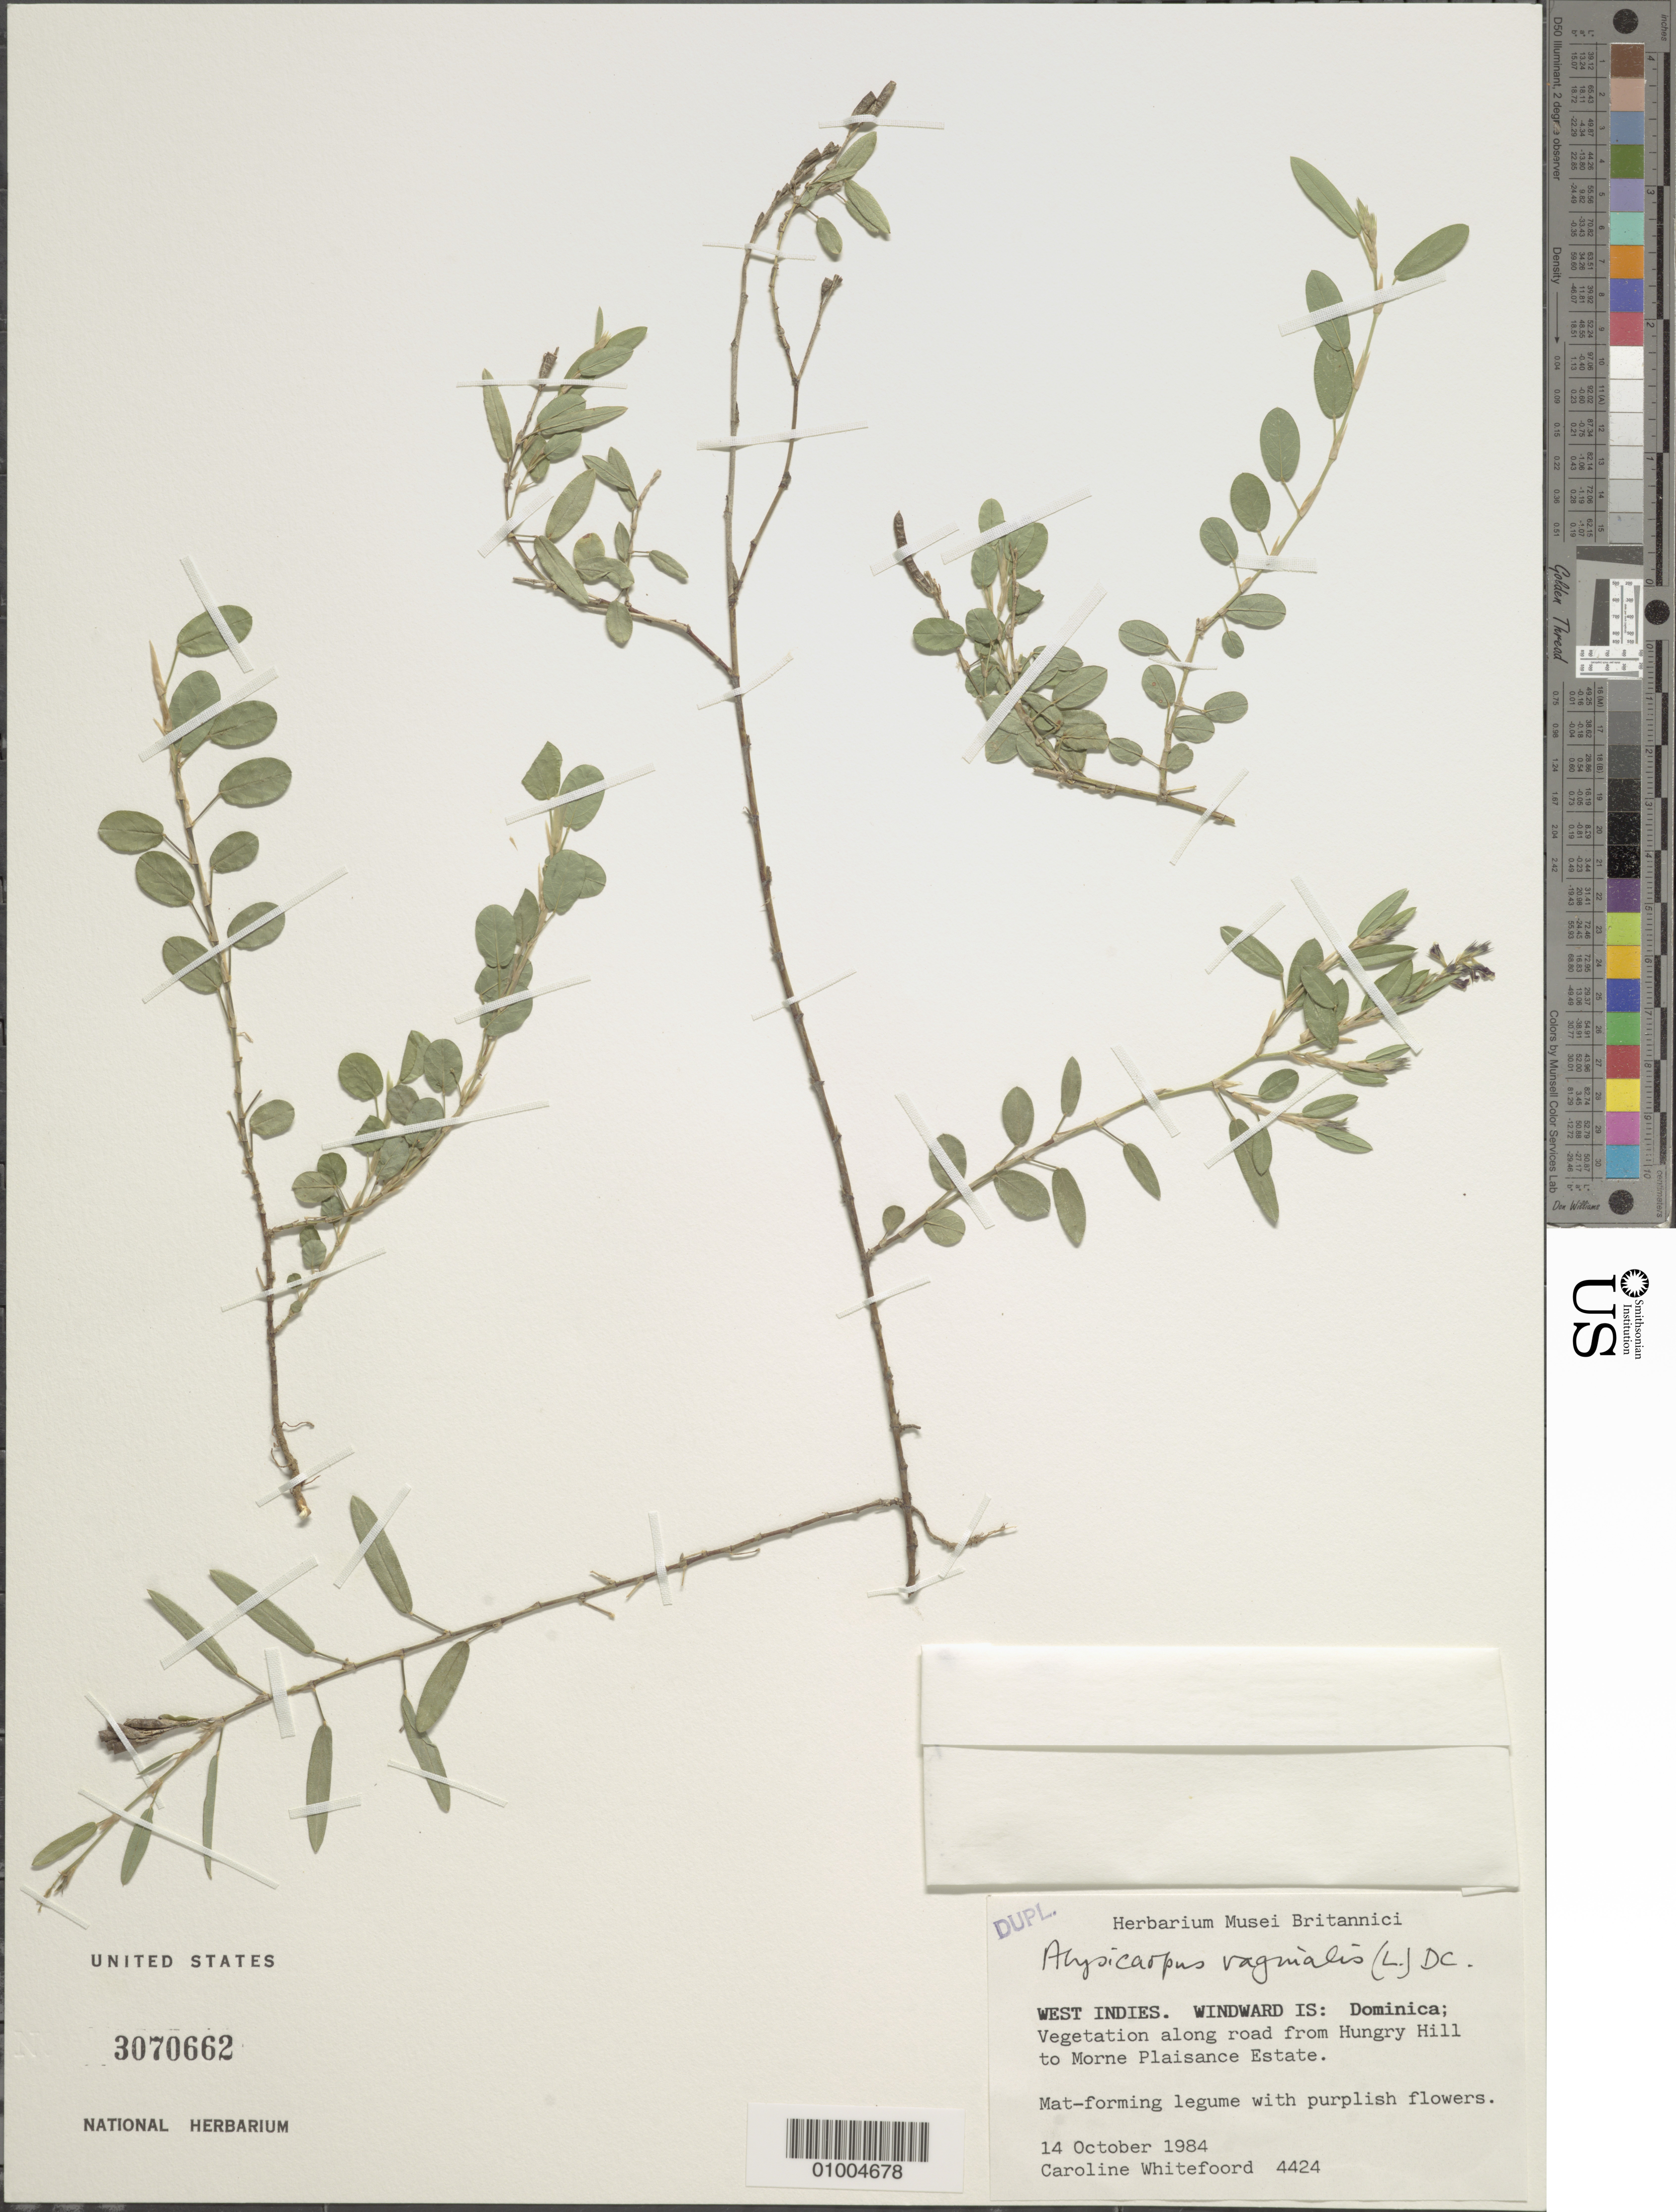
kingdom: Plantae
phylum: Tracheophyta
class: Magnoliopsida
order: Fabales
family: Fabaceae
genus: Alysicarpus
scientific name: Alysicarpus vaginalis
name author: (L.) DC.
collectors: C. Whitefoord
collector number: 4424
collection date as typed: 14 Oct 1984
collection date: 1984-10-14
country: Dominica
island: Dominica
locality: Vegetation along road from Hungry Hill to Morne Plaisance Estate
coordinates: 0 N, 0 E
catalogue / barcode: US 3070662